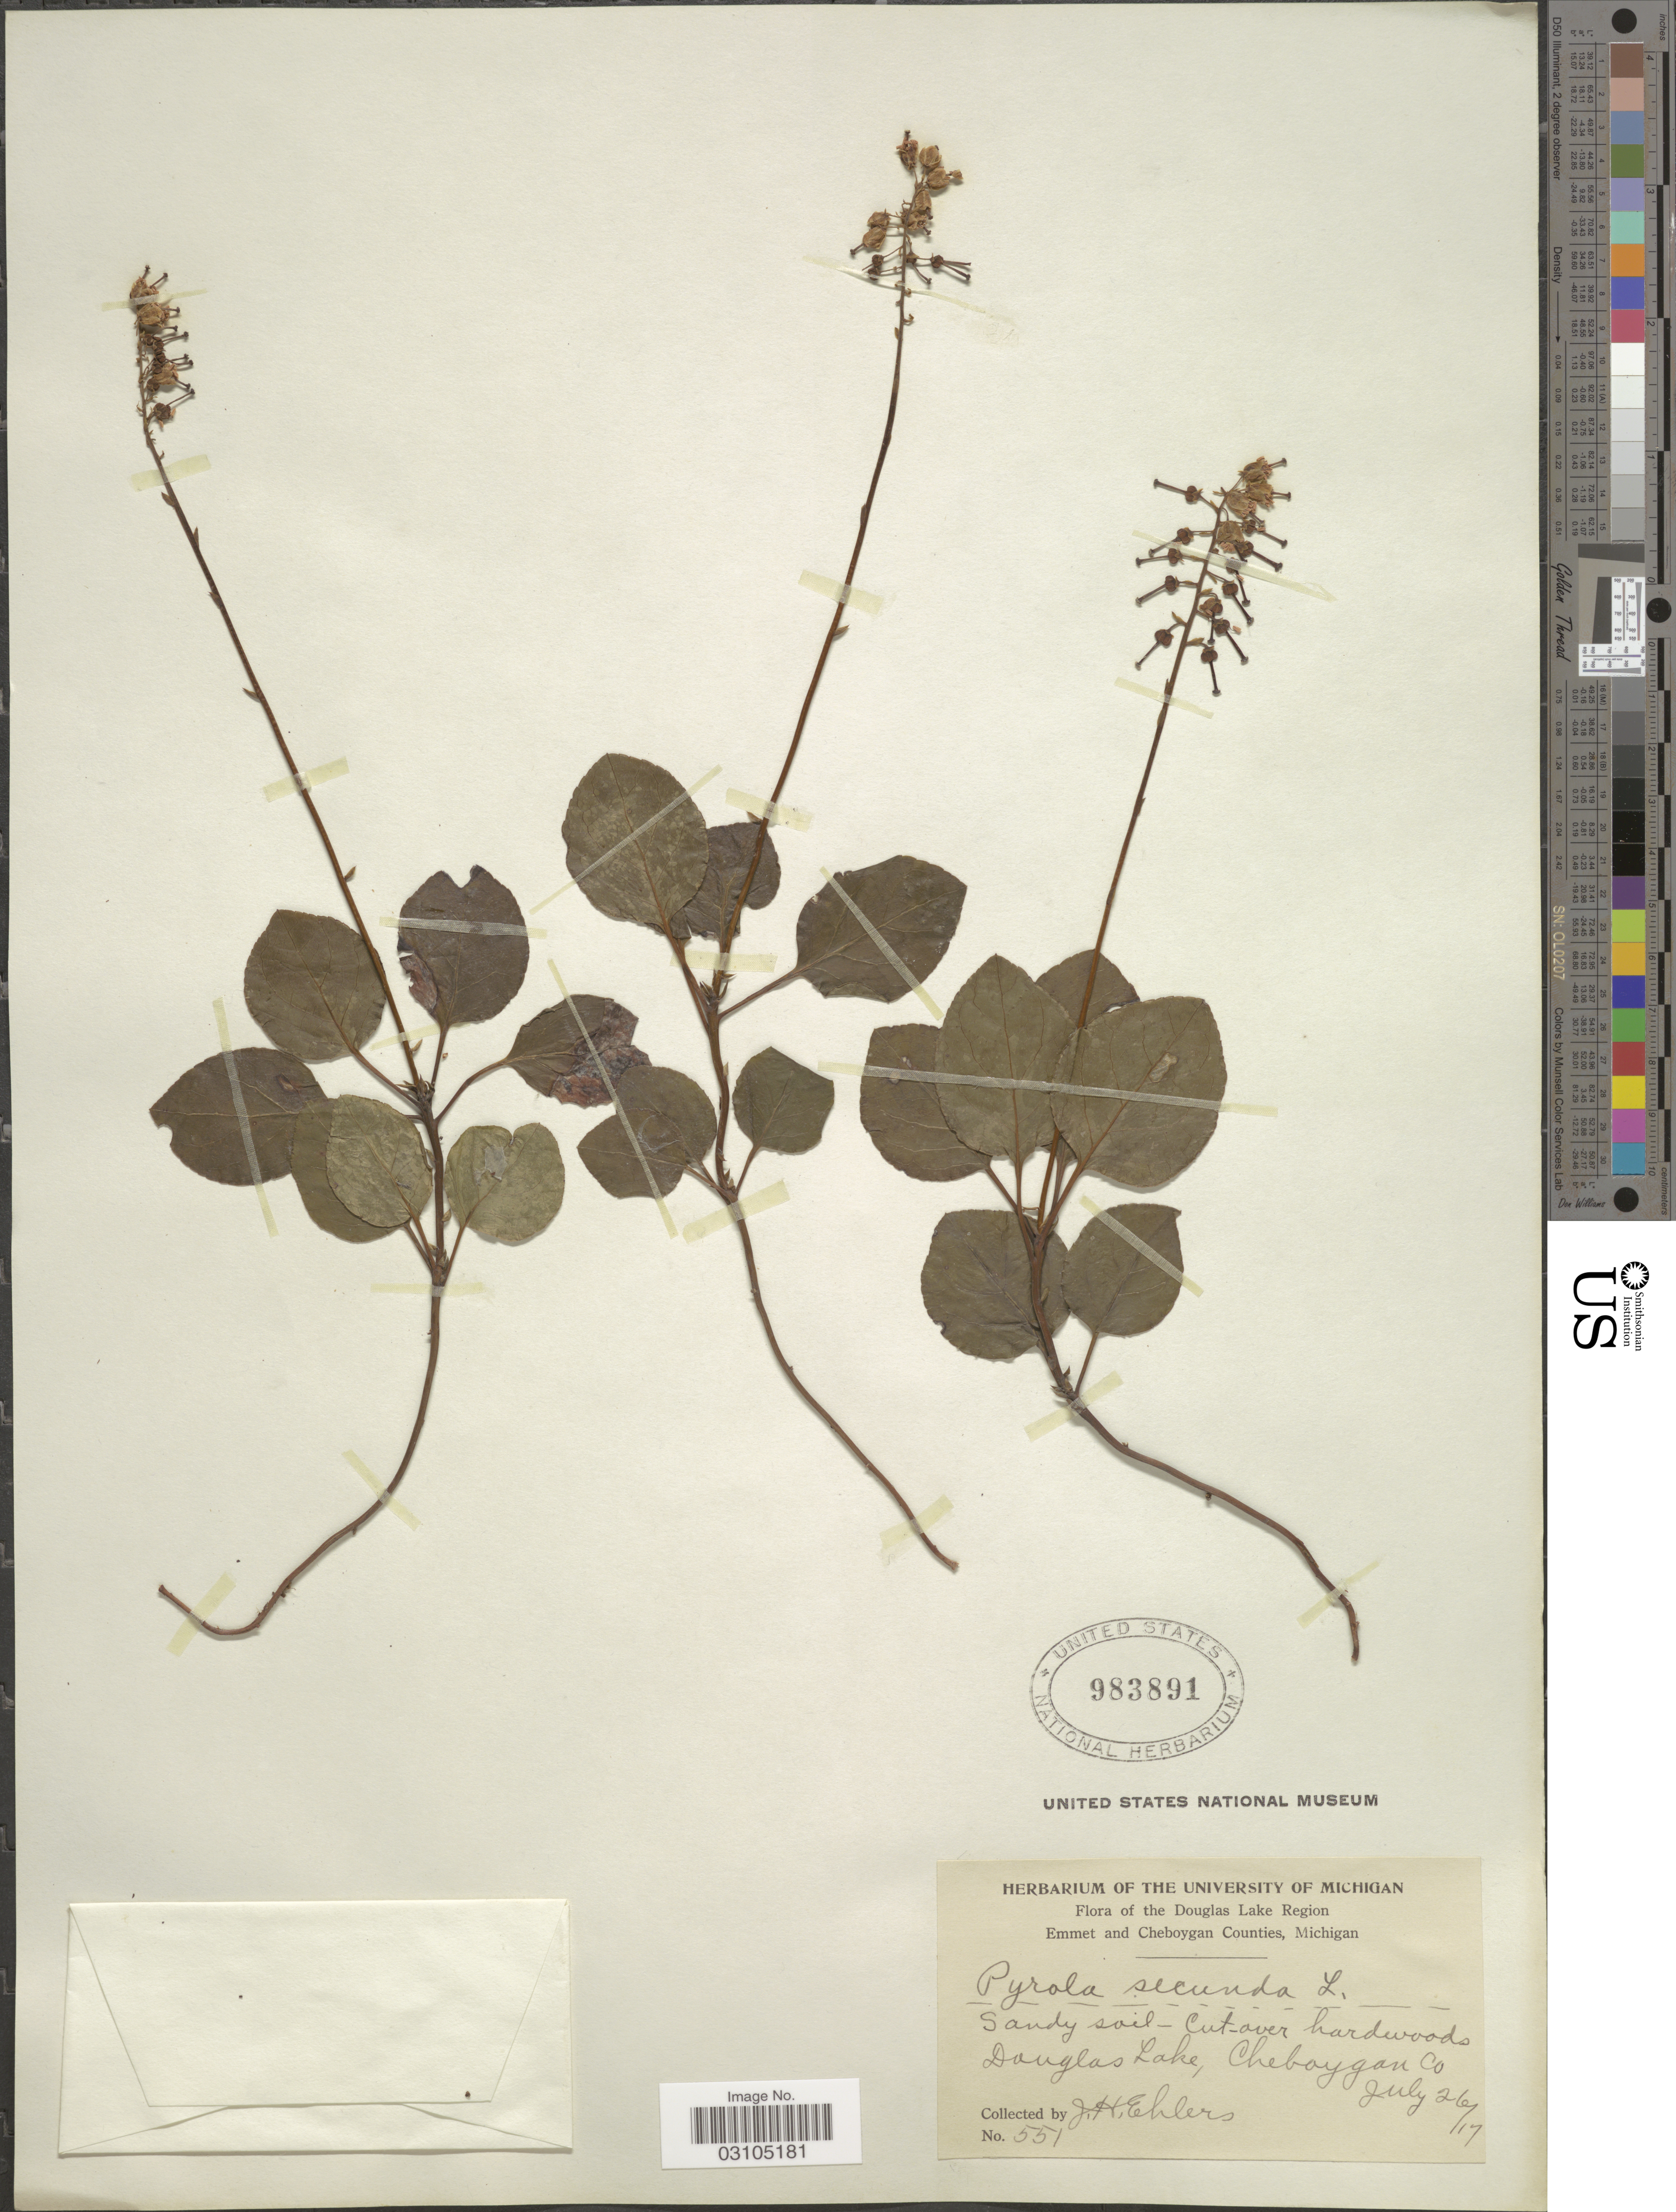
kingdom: Plantae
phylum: Tracheophyta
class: Magnoliopsida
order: Ericales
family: Ericaceae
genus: Orthilia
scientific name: Orthilia secunda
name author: (L.) House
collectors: J. H. Ehlers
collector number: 551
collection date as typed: Transcribed d/m/y: 26/7/17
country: United States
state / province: Michigan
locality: Douglas Lake Region. Douglas Lake, Cheboygan Co.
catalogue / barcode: US 983891